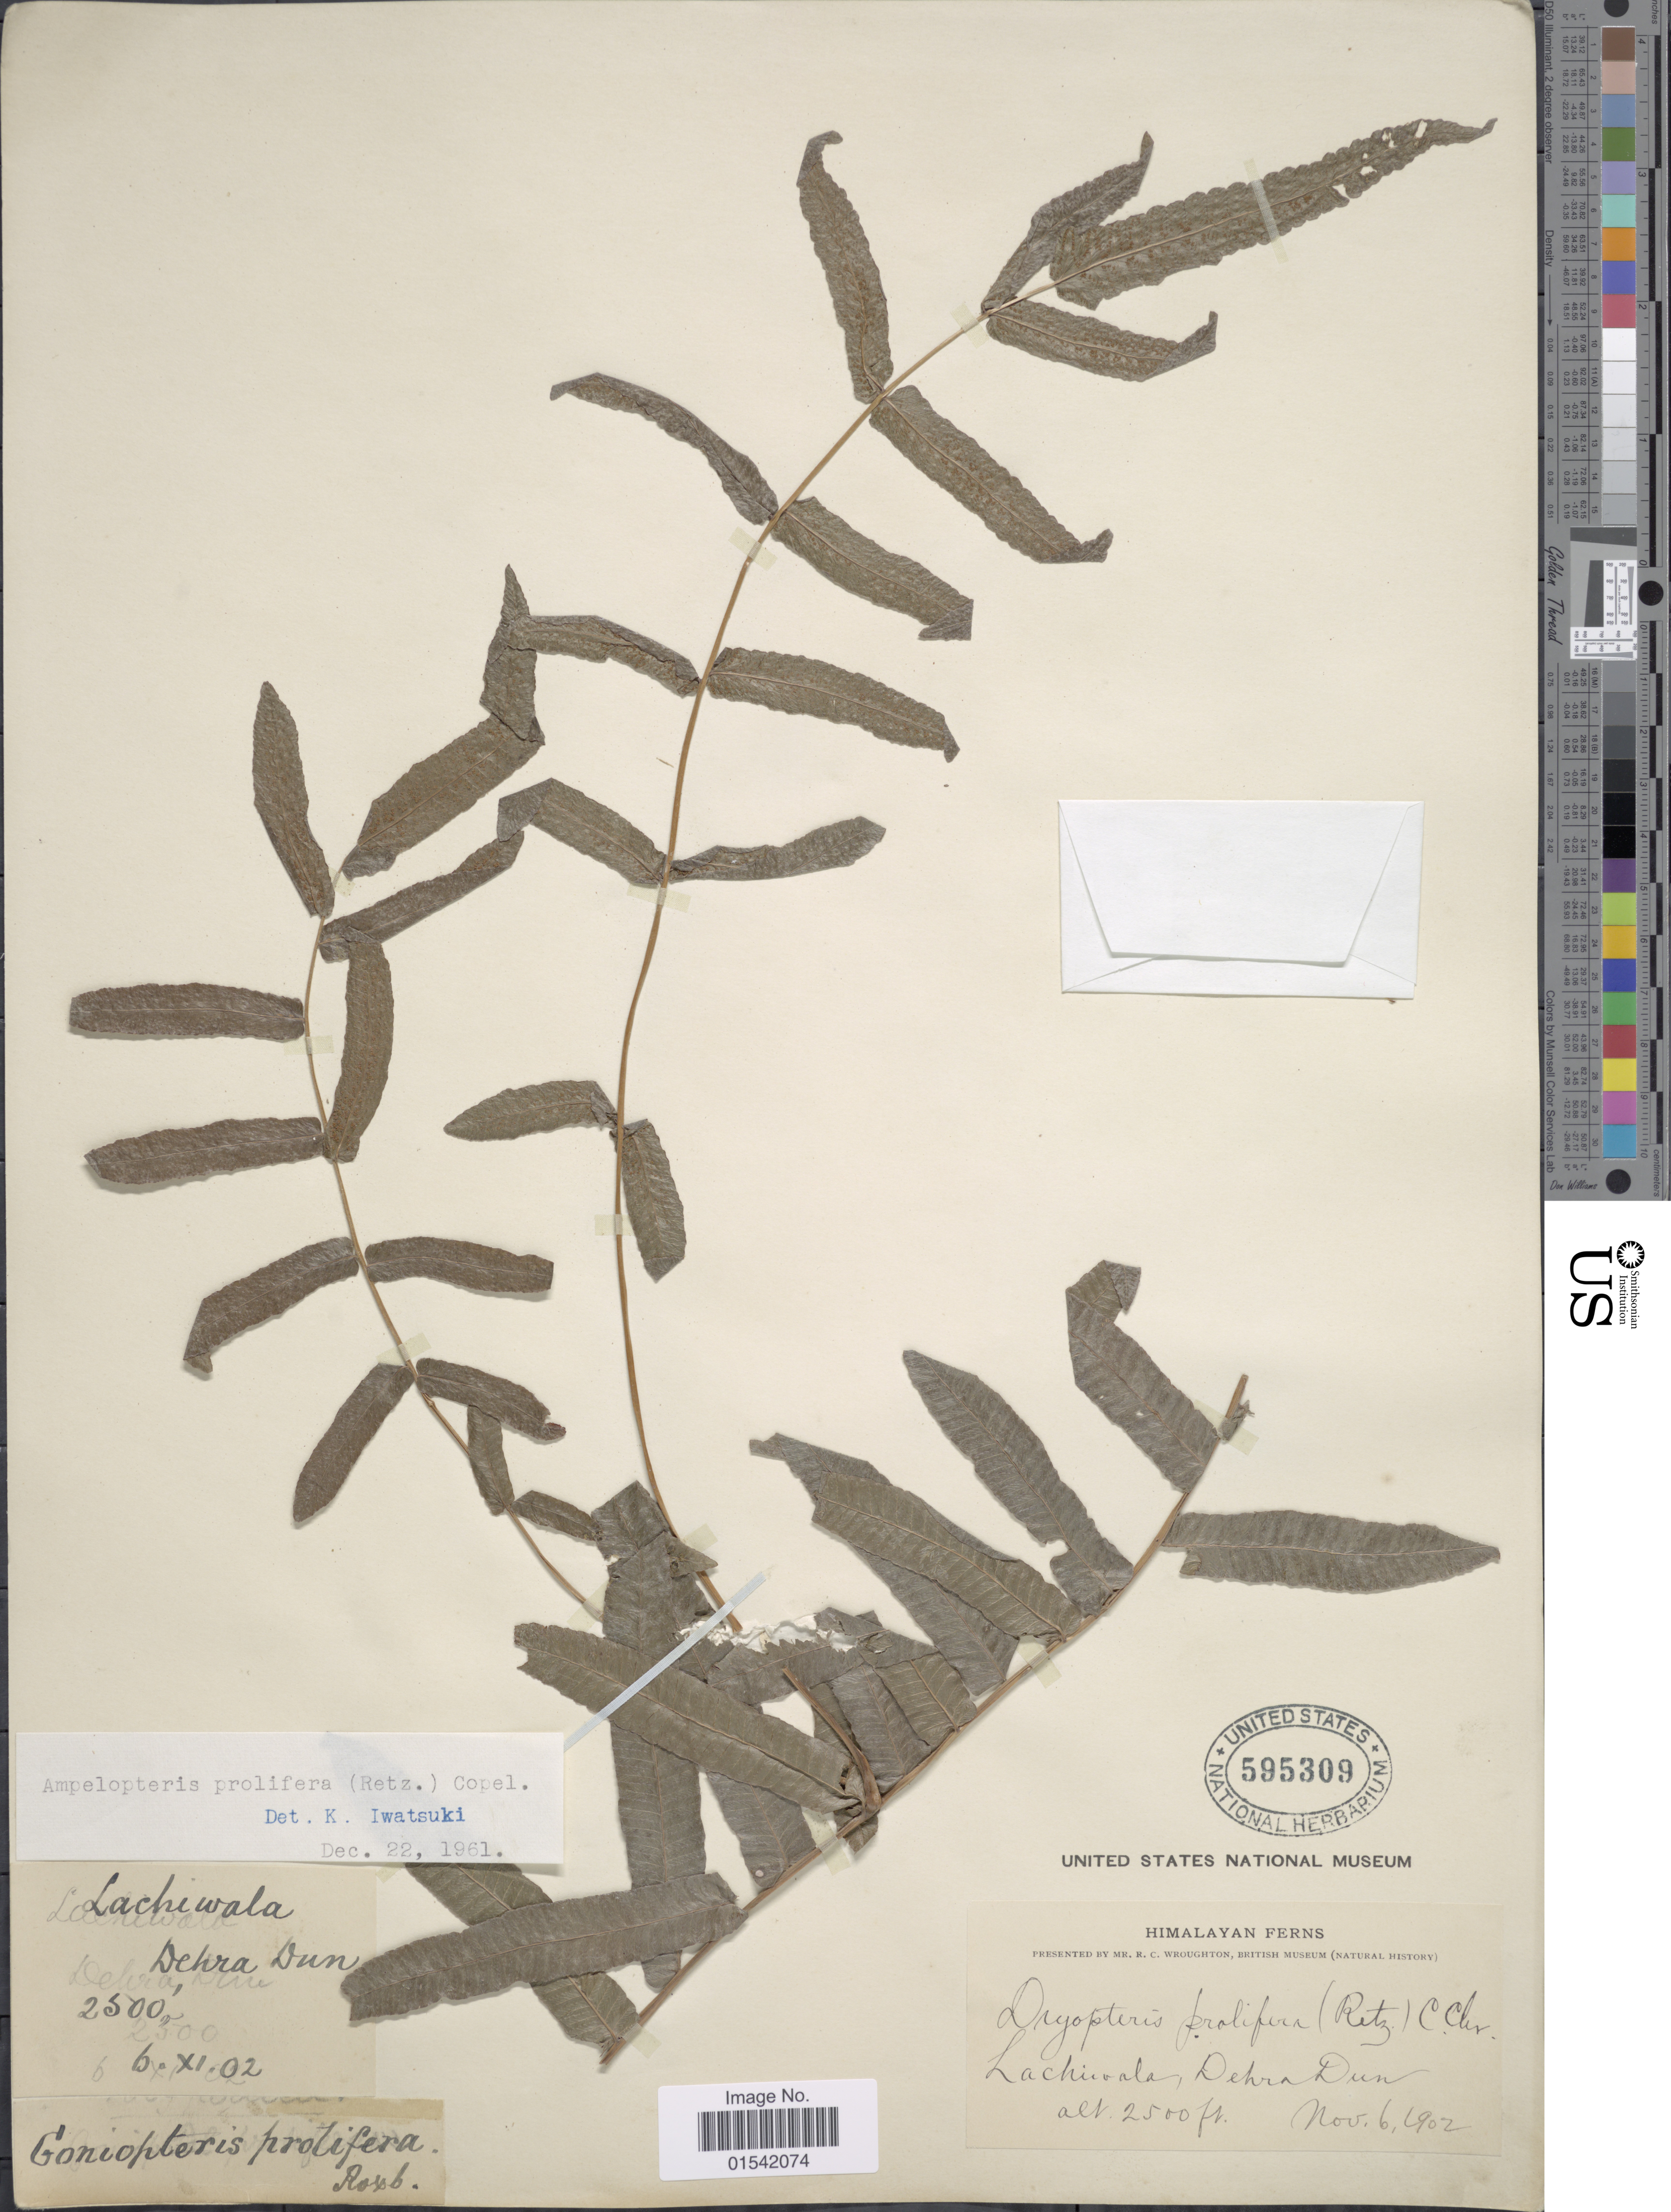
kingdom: Plantae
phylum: Tracheophyta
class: Polypodiopsida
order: Polypodiales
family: Thelypteridaceae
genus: Ampelopteris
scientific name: Ampelopteris prolifera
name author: (Retz.) Copel.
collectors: R. Wroughton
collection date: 1902-11-06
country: India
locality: Himalayan Ferns, Lachiwala, Dehra Dun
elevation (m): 762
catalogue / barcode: US 595309